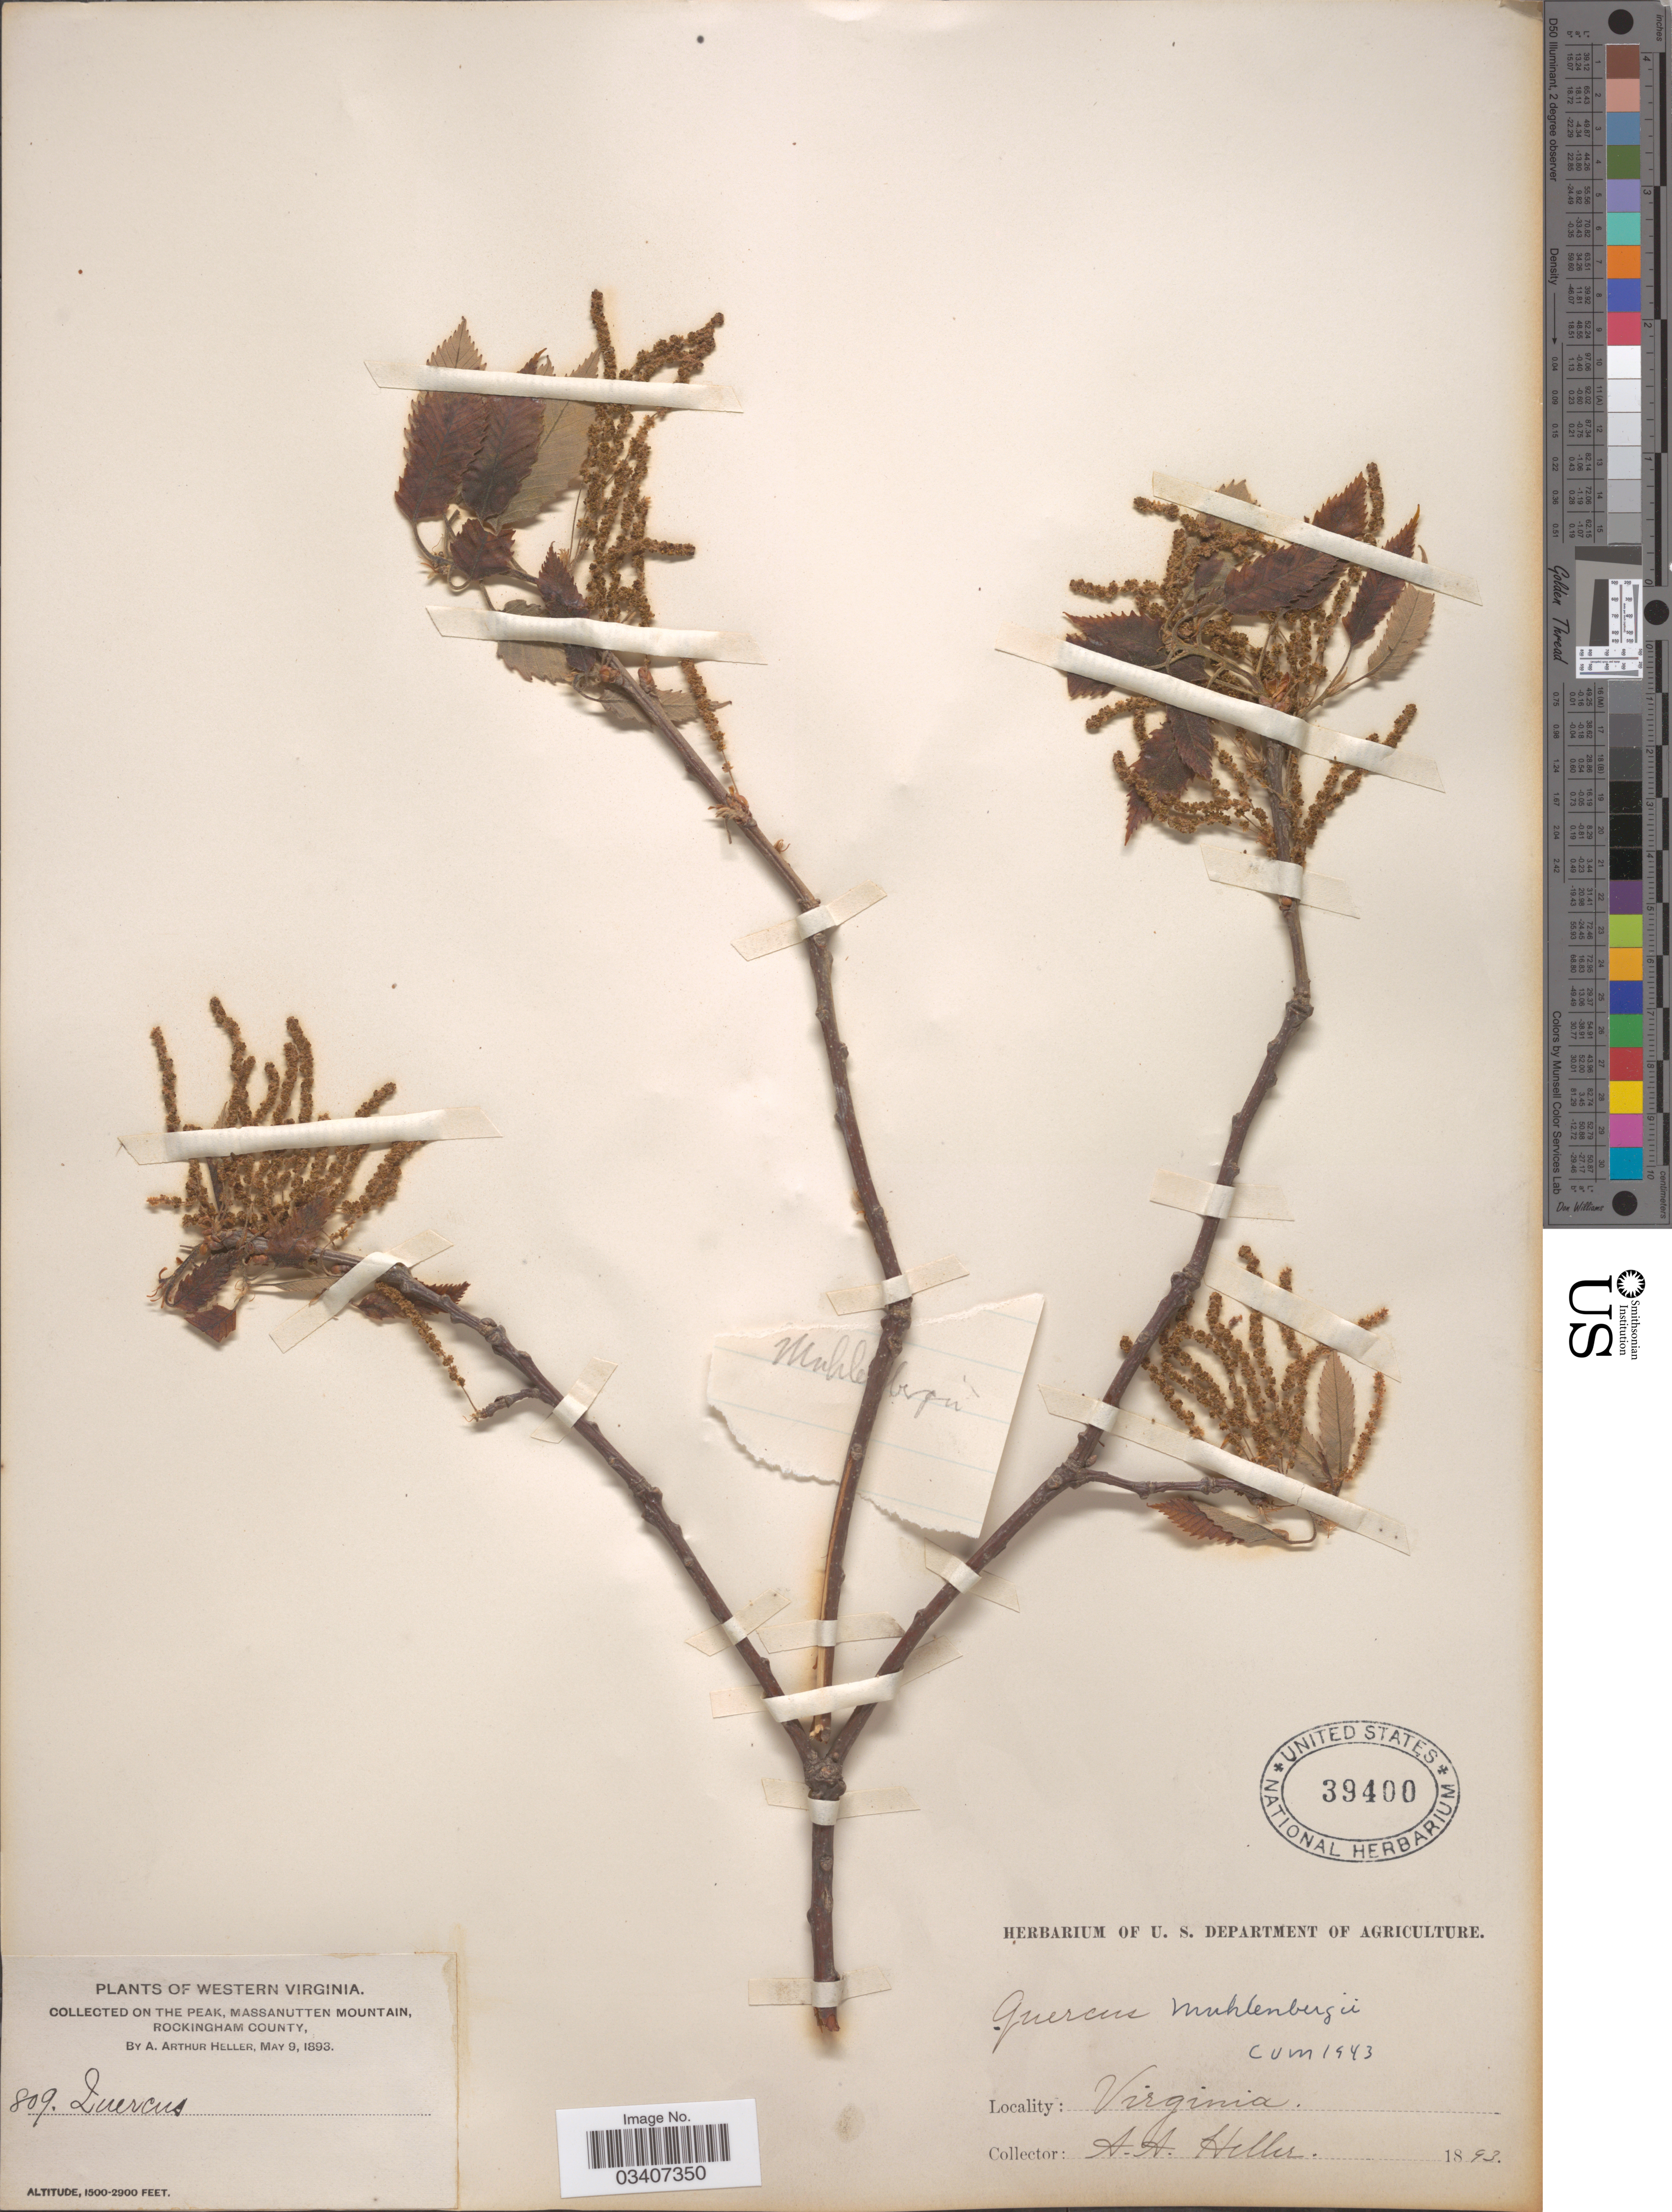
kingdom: Plantae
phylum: Tracheophyta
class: Magnoliopsida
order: Fagales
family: Fagaceae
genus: Quercus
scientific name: Quercus muehlenbergii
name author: Engelm.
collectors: A. A. Heller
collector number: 809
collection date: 1893-05-09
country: United States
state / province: Virginia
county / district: Rockingham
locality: Western Virginia. On the Peak, Massanutten Mountain, Rockingham County.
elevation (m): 457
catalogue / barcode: US 39400